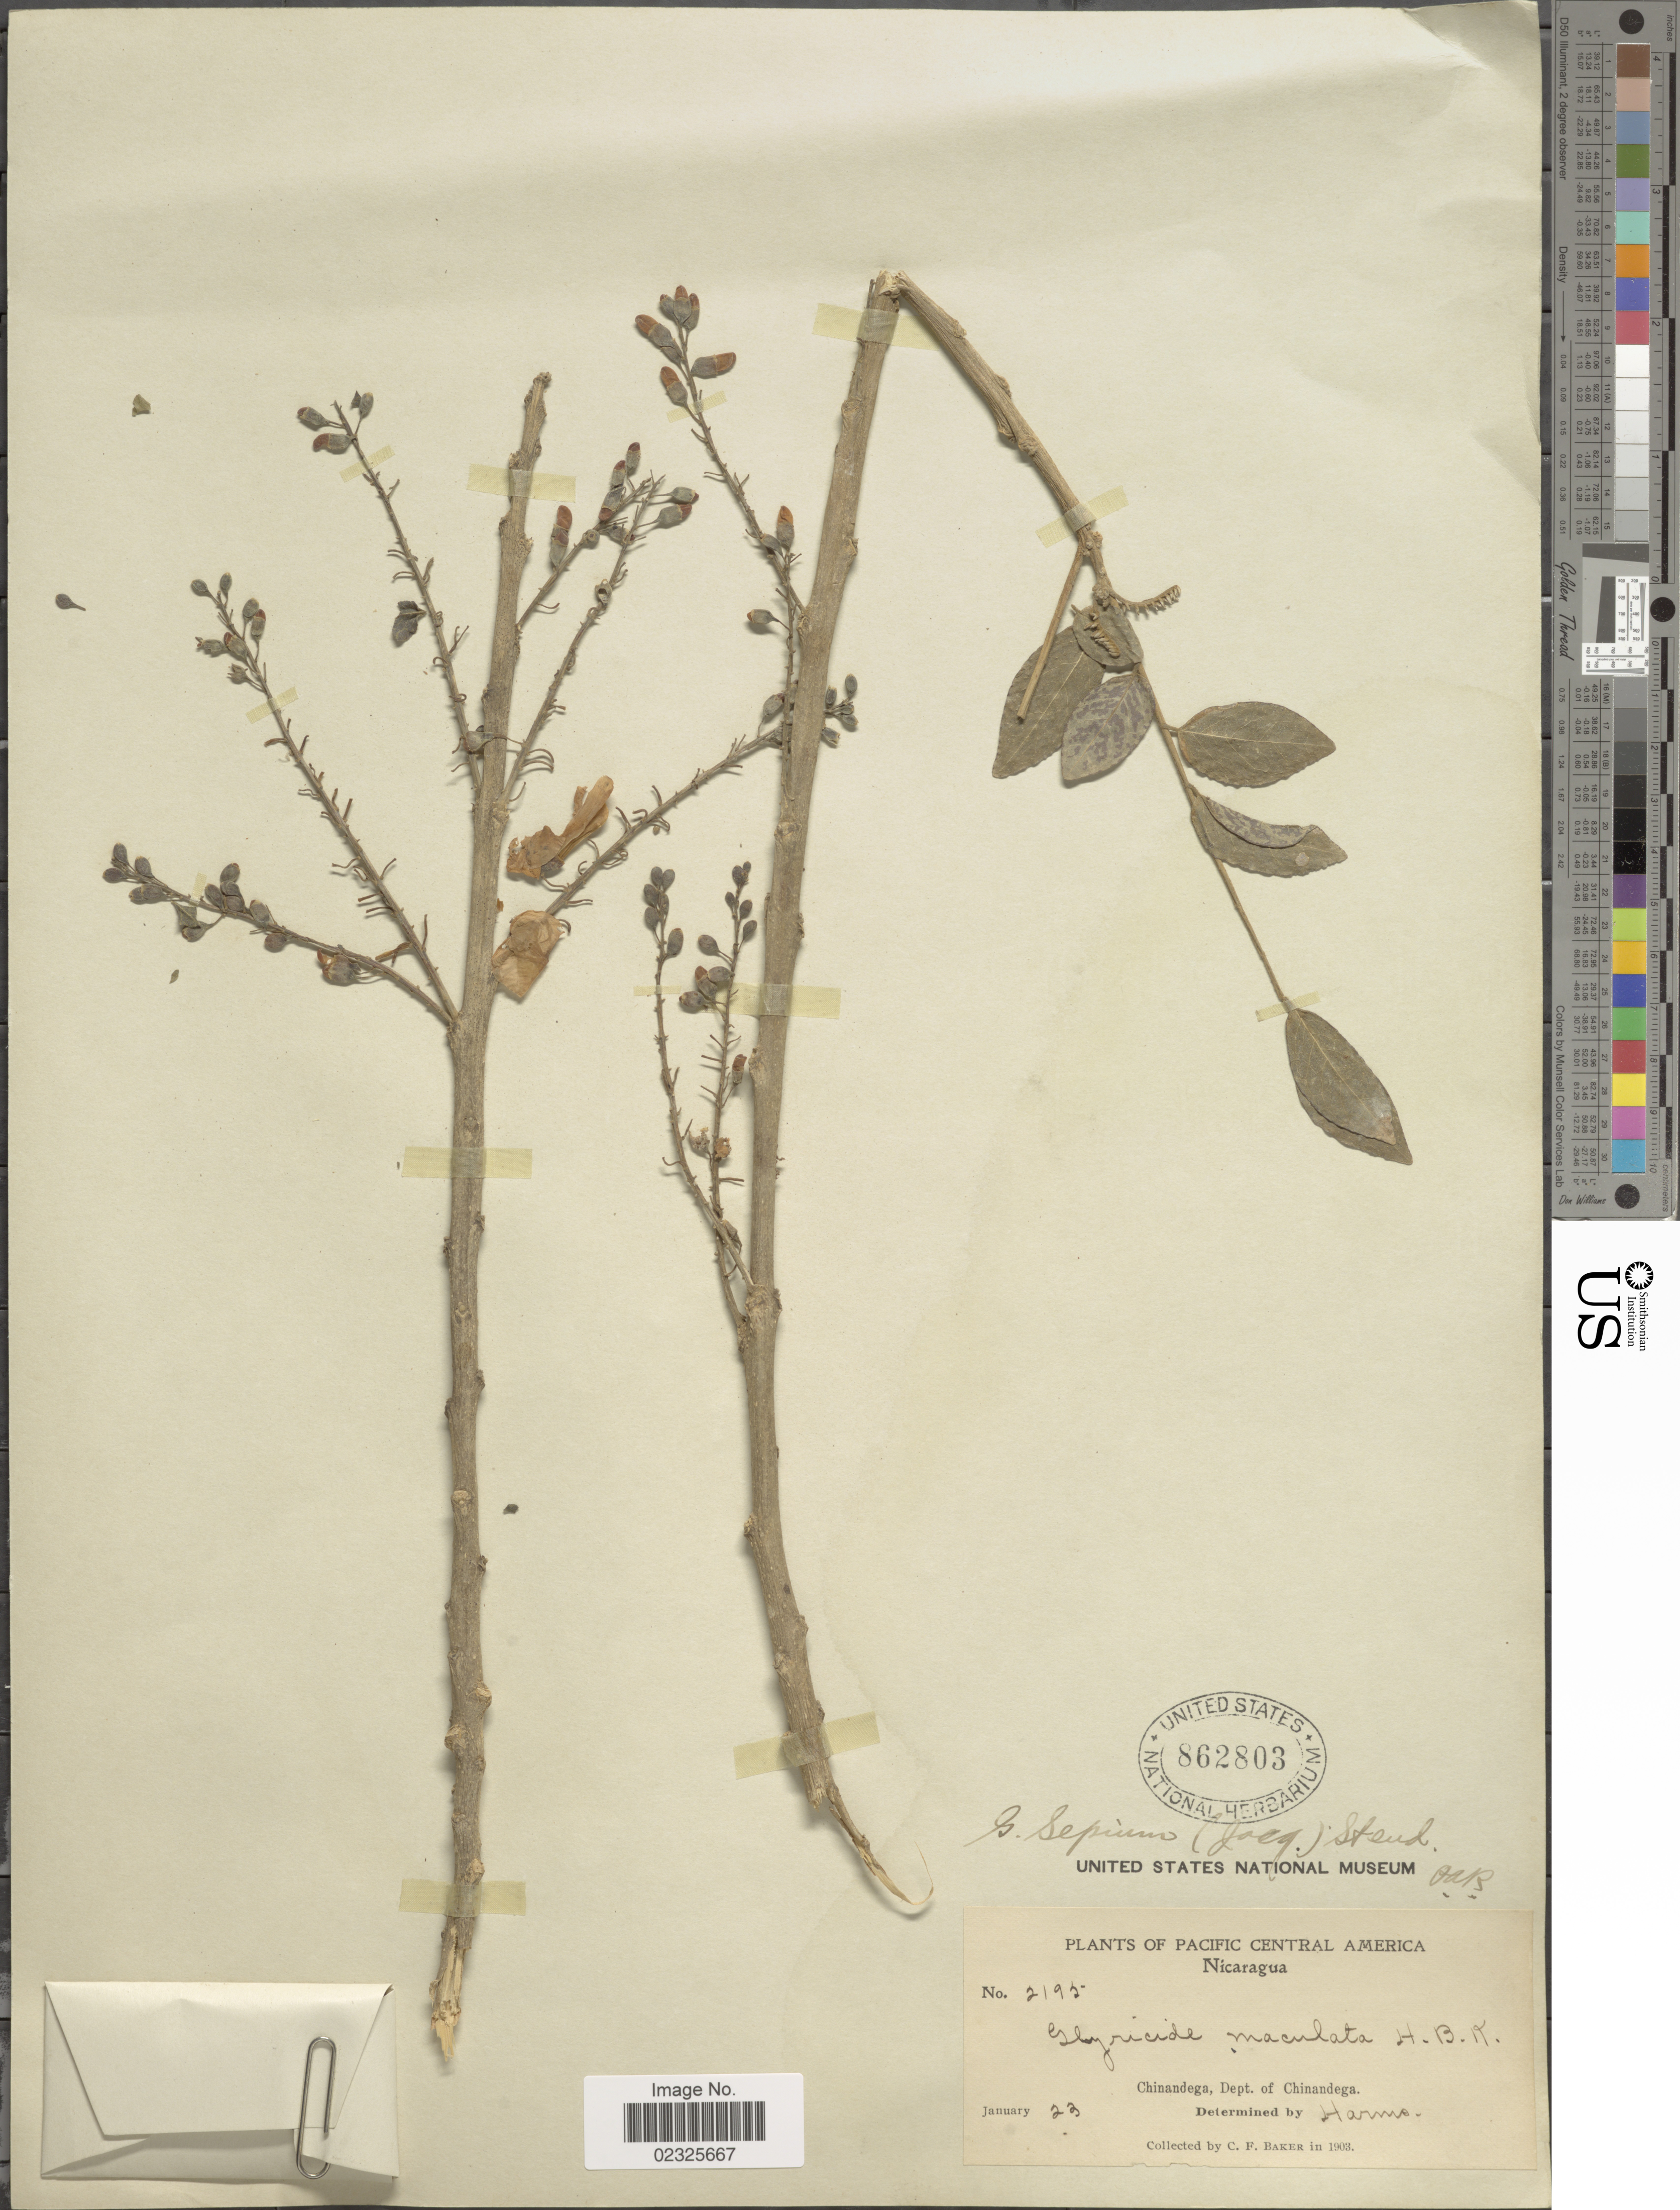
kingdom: Plantae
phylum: Tracheophyta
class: Magnoliopsida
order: Fabales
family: Fabaceae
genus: Gliricidia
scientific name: Gliricidia sepium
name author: (Jacq.) Kunth ex Walp.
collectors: C. F. Baker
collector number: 2195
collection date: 1903-01-23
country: Nicaragua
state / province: Chinandega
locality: Pacific Central America, Dept. of Chinandaga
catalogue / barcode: US 862803